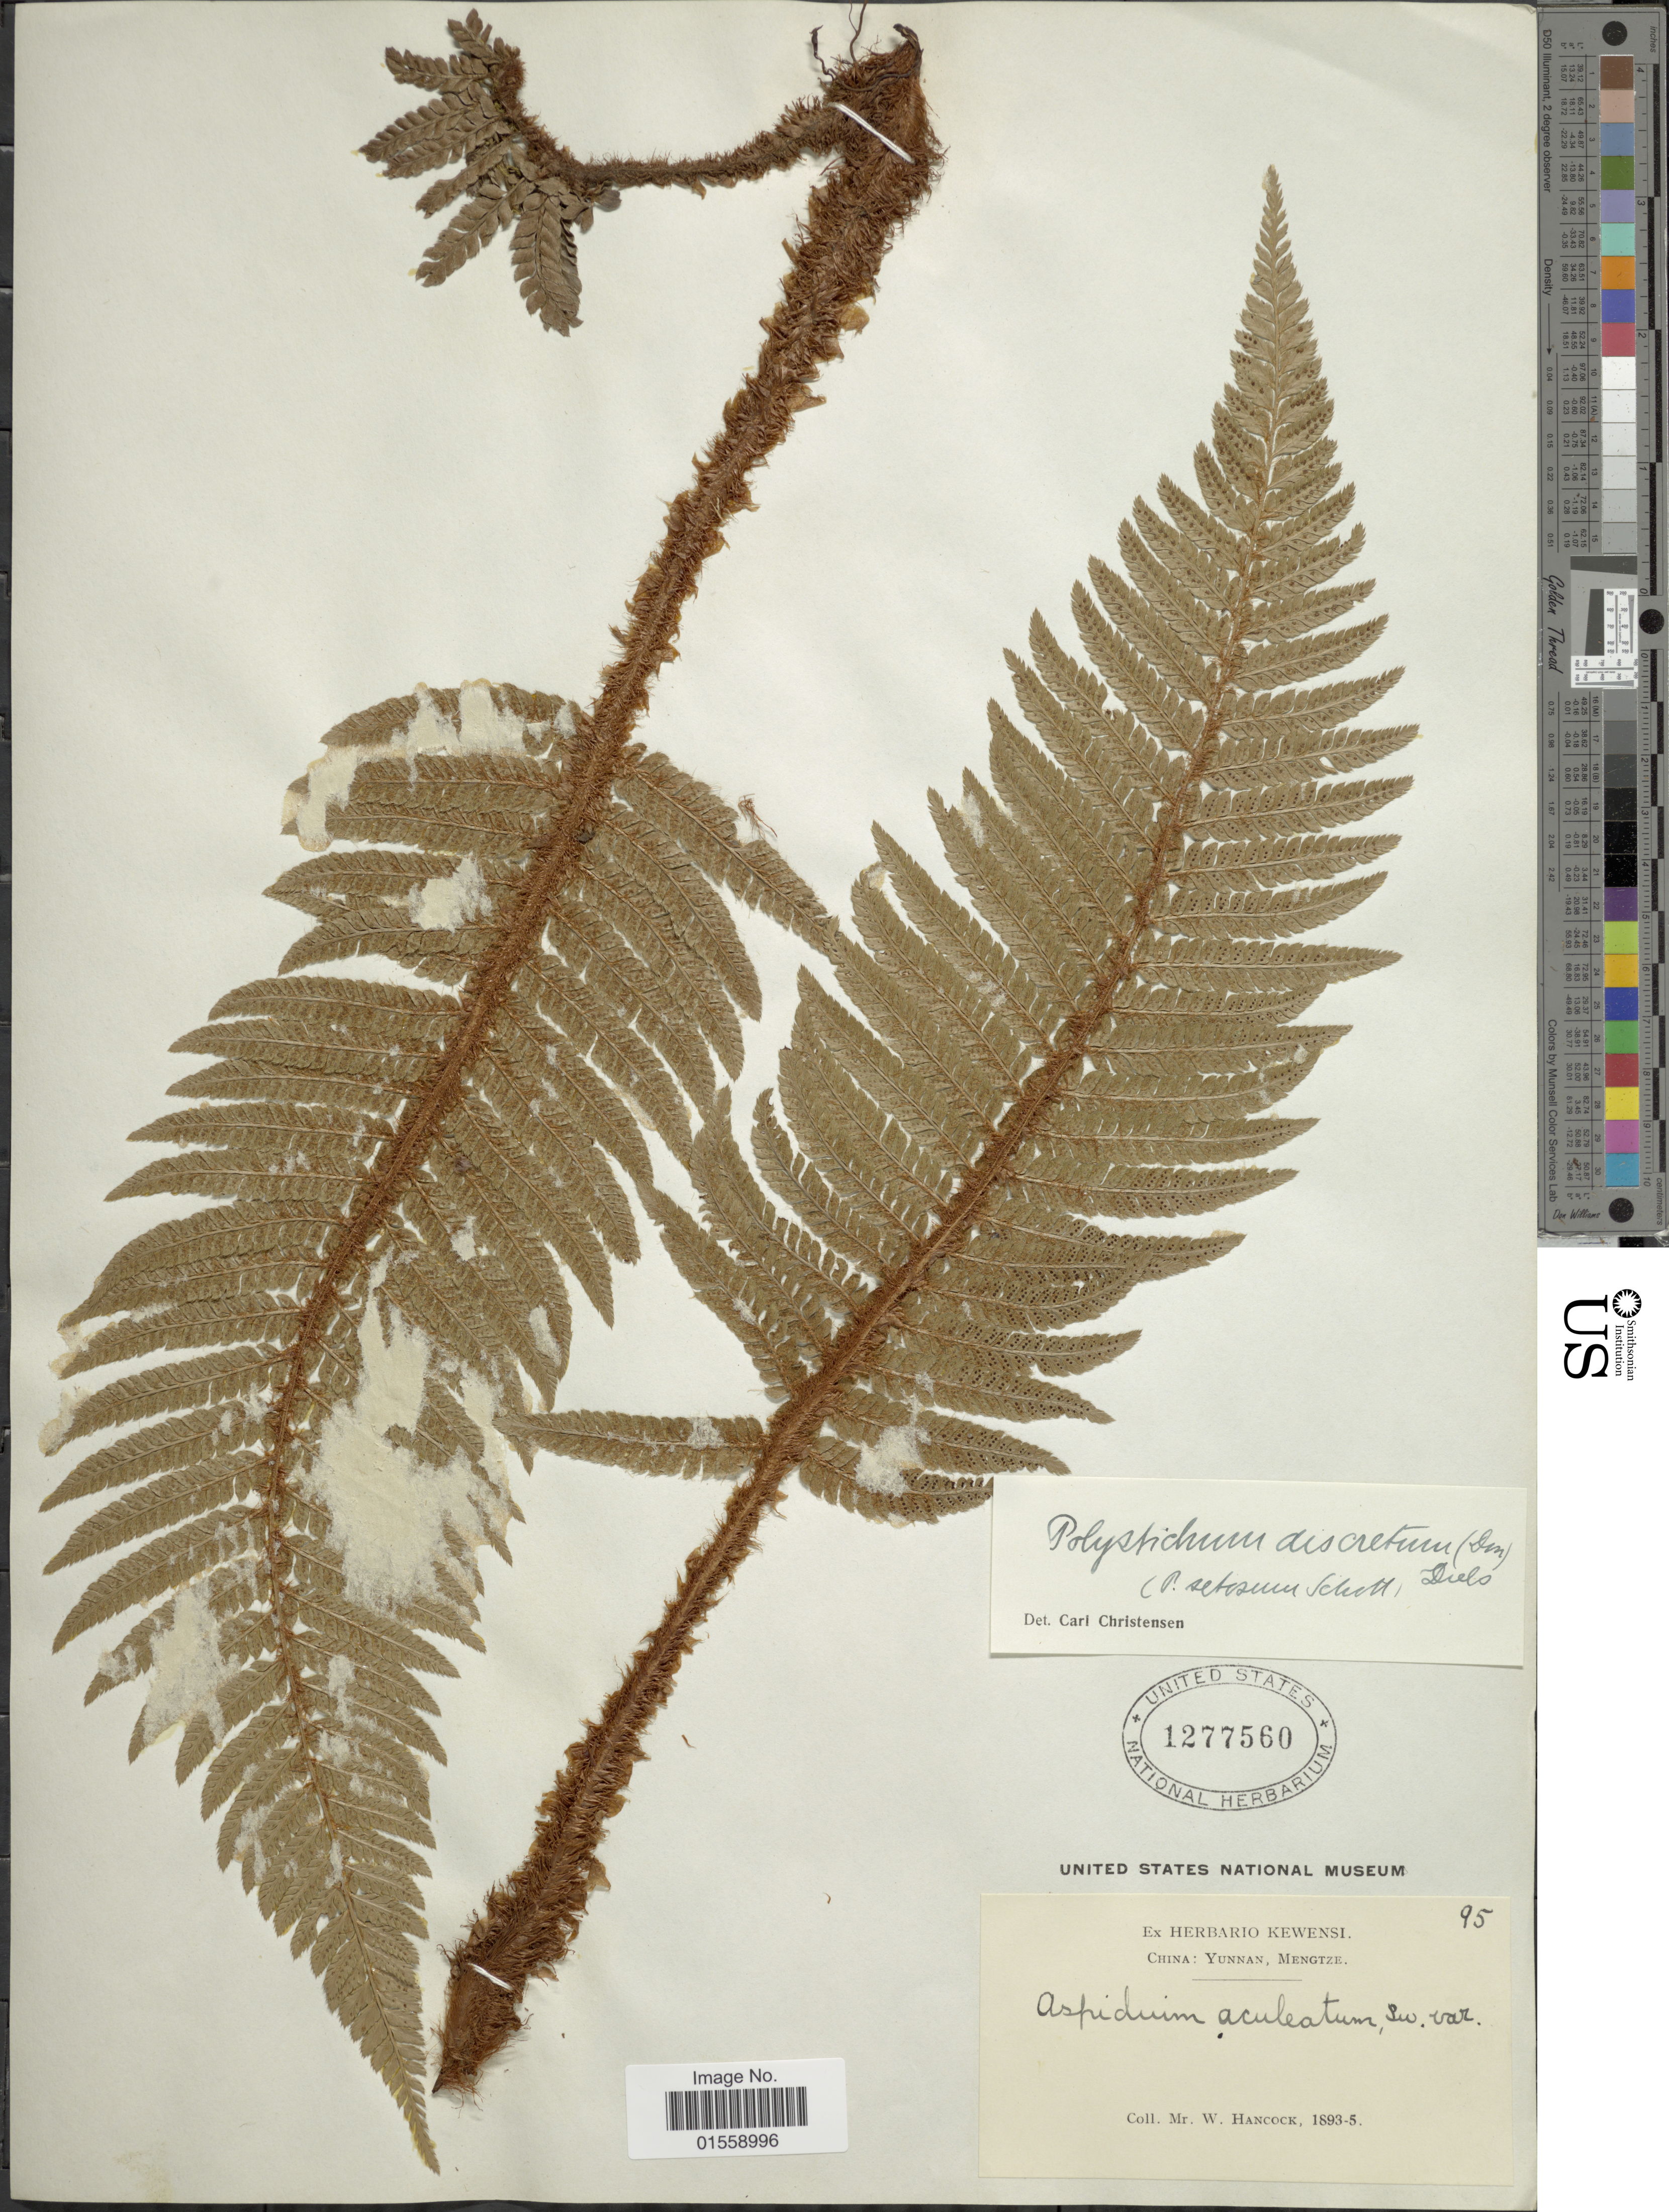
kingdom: Plantae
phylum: Tracheophyta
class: Polypodiopsida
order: Polypodiales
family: Dryopteridaceae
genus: Polystichum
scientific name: Polystichum discretum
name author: (D. Don) J. Sm.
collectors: W. Hancock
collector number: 95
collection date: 1893/1895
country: China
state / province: Yunnan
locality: Mengtze.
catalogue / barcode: US 1277560